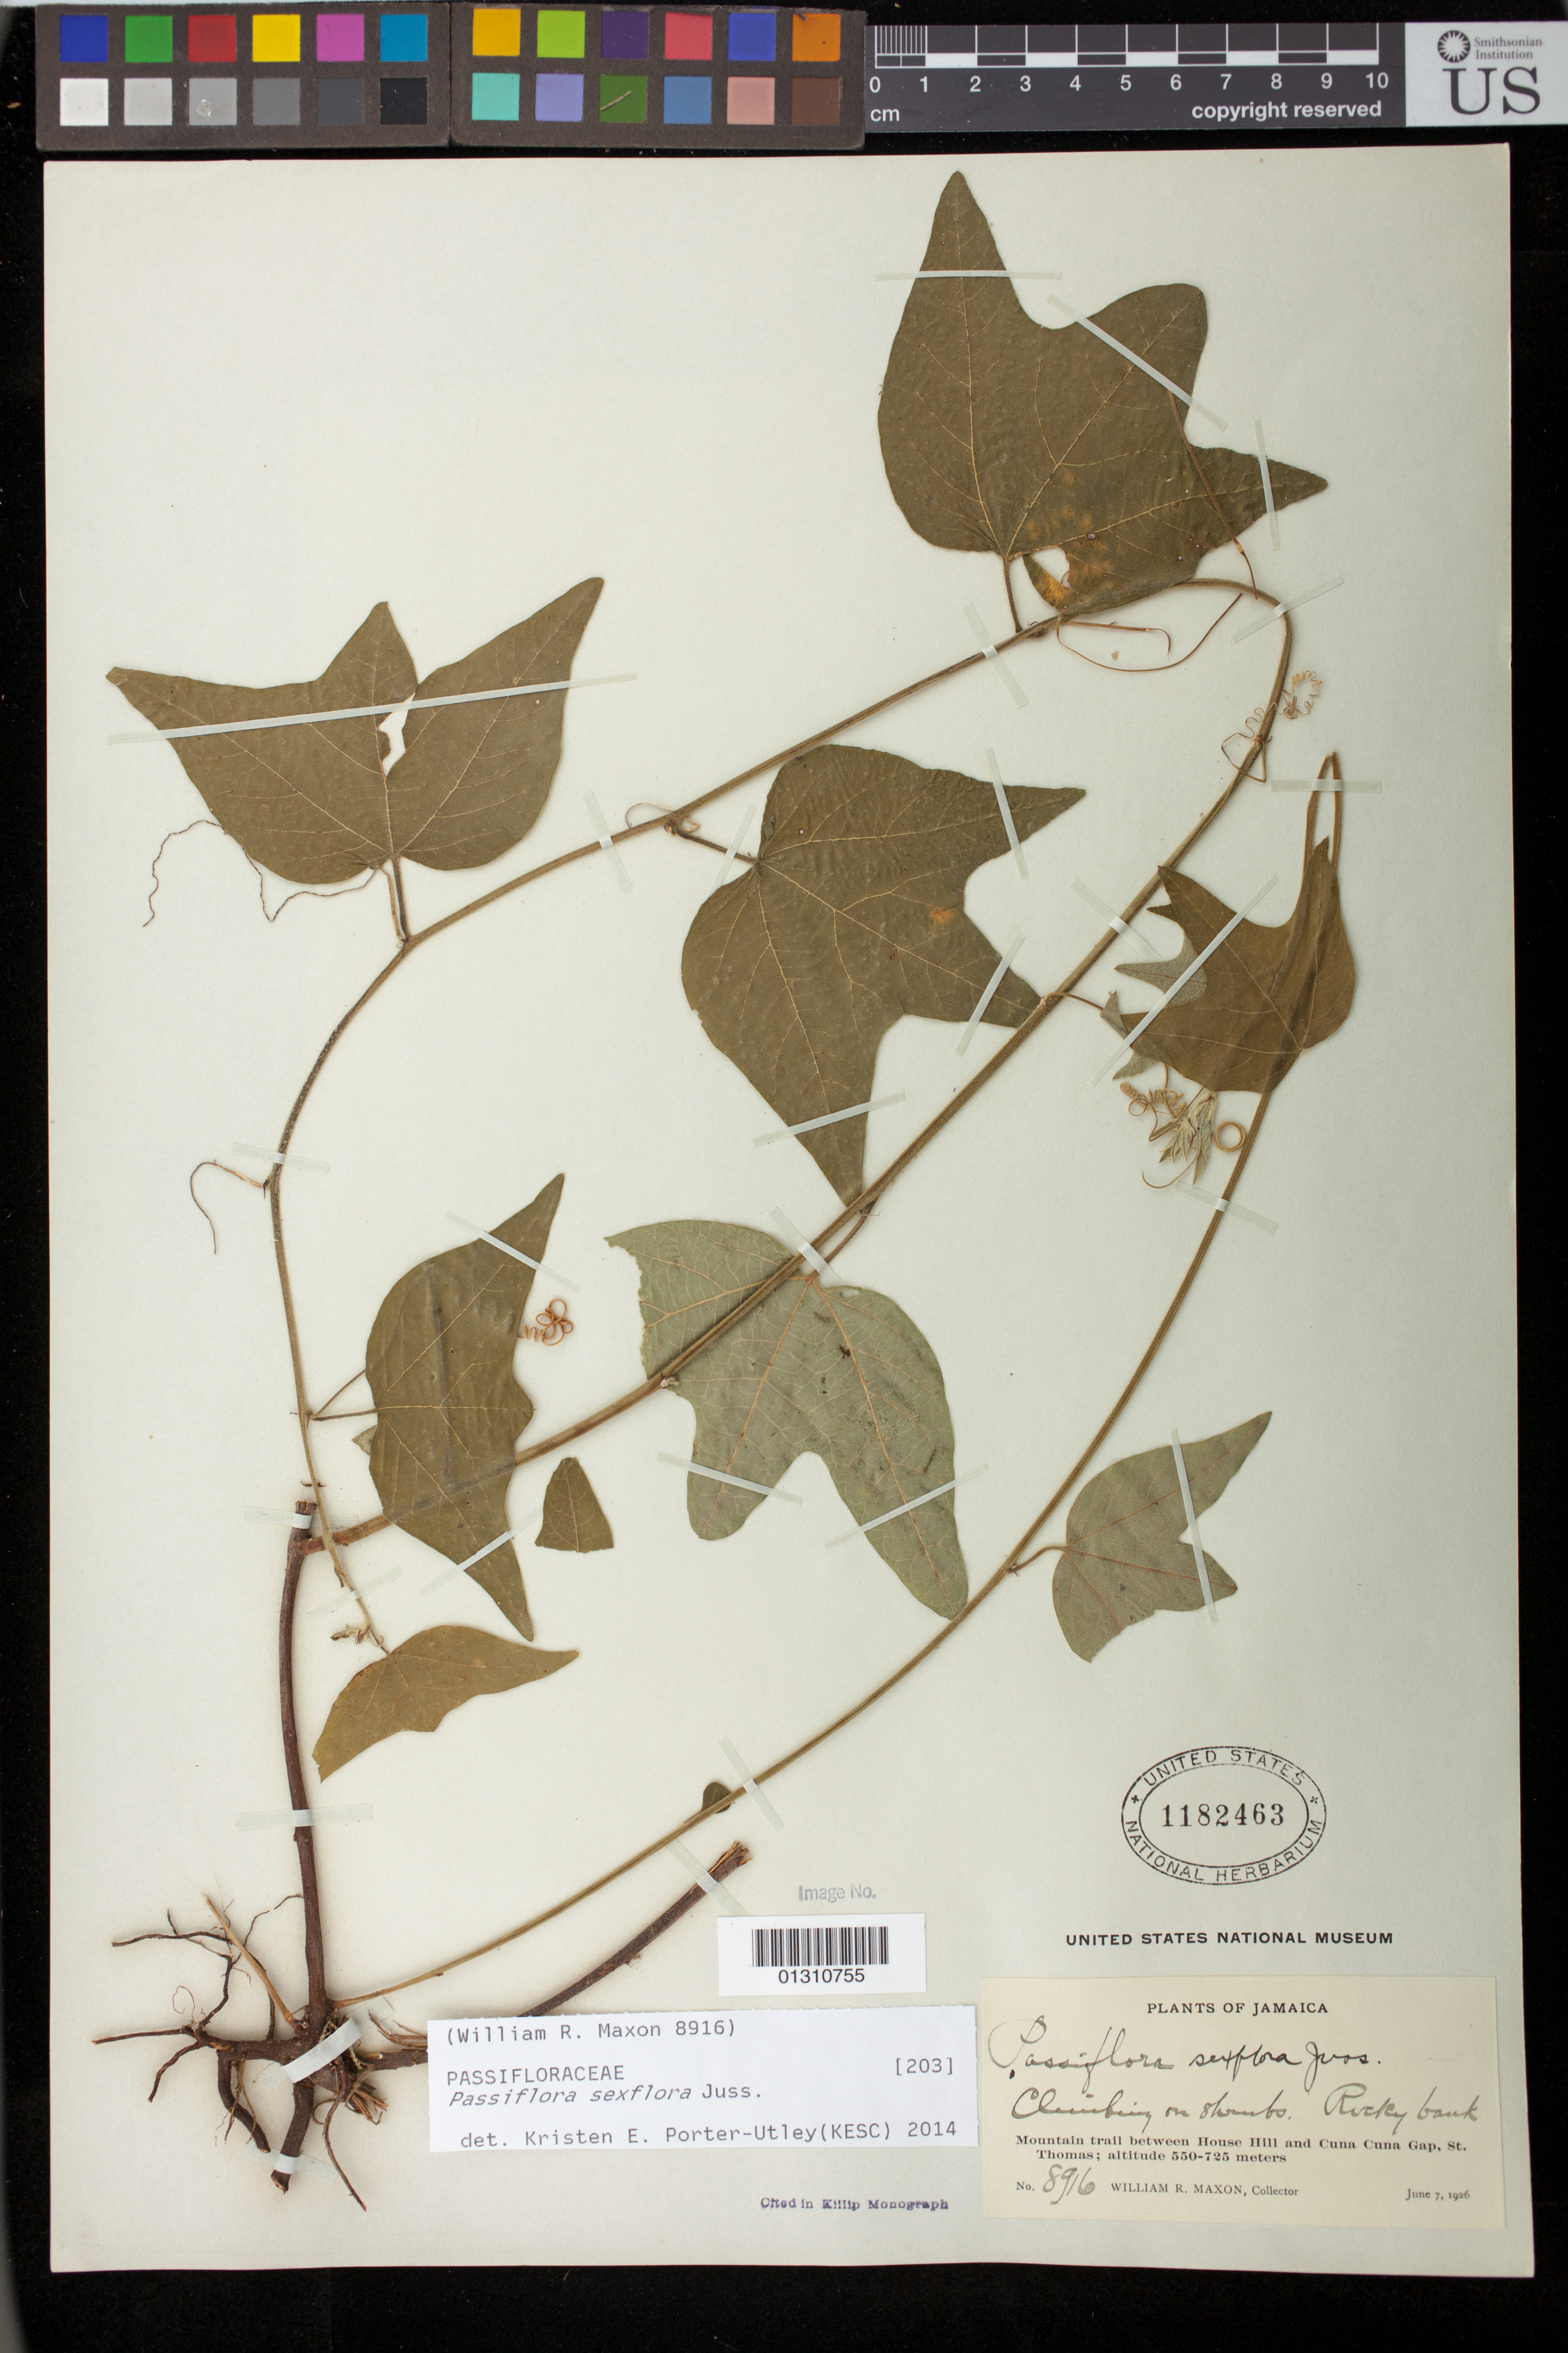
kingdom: Plantae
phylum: Tracheophyta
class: Magnoliopsida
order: Malpighiales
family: Passifloraceae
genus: Passiflora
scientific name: Passiflora sexflora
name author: Juss.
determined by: Porter-Utley, Kristen E.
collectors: W. R. Maxon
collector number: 8916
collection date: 1926-06-07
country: Jamaica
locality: Mtn. trail between House Hill and Cuna Cuna Gap, St. Thomas.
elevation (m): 550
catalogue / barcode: US 1182463